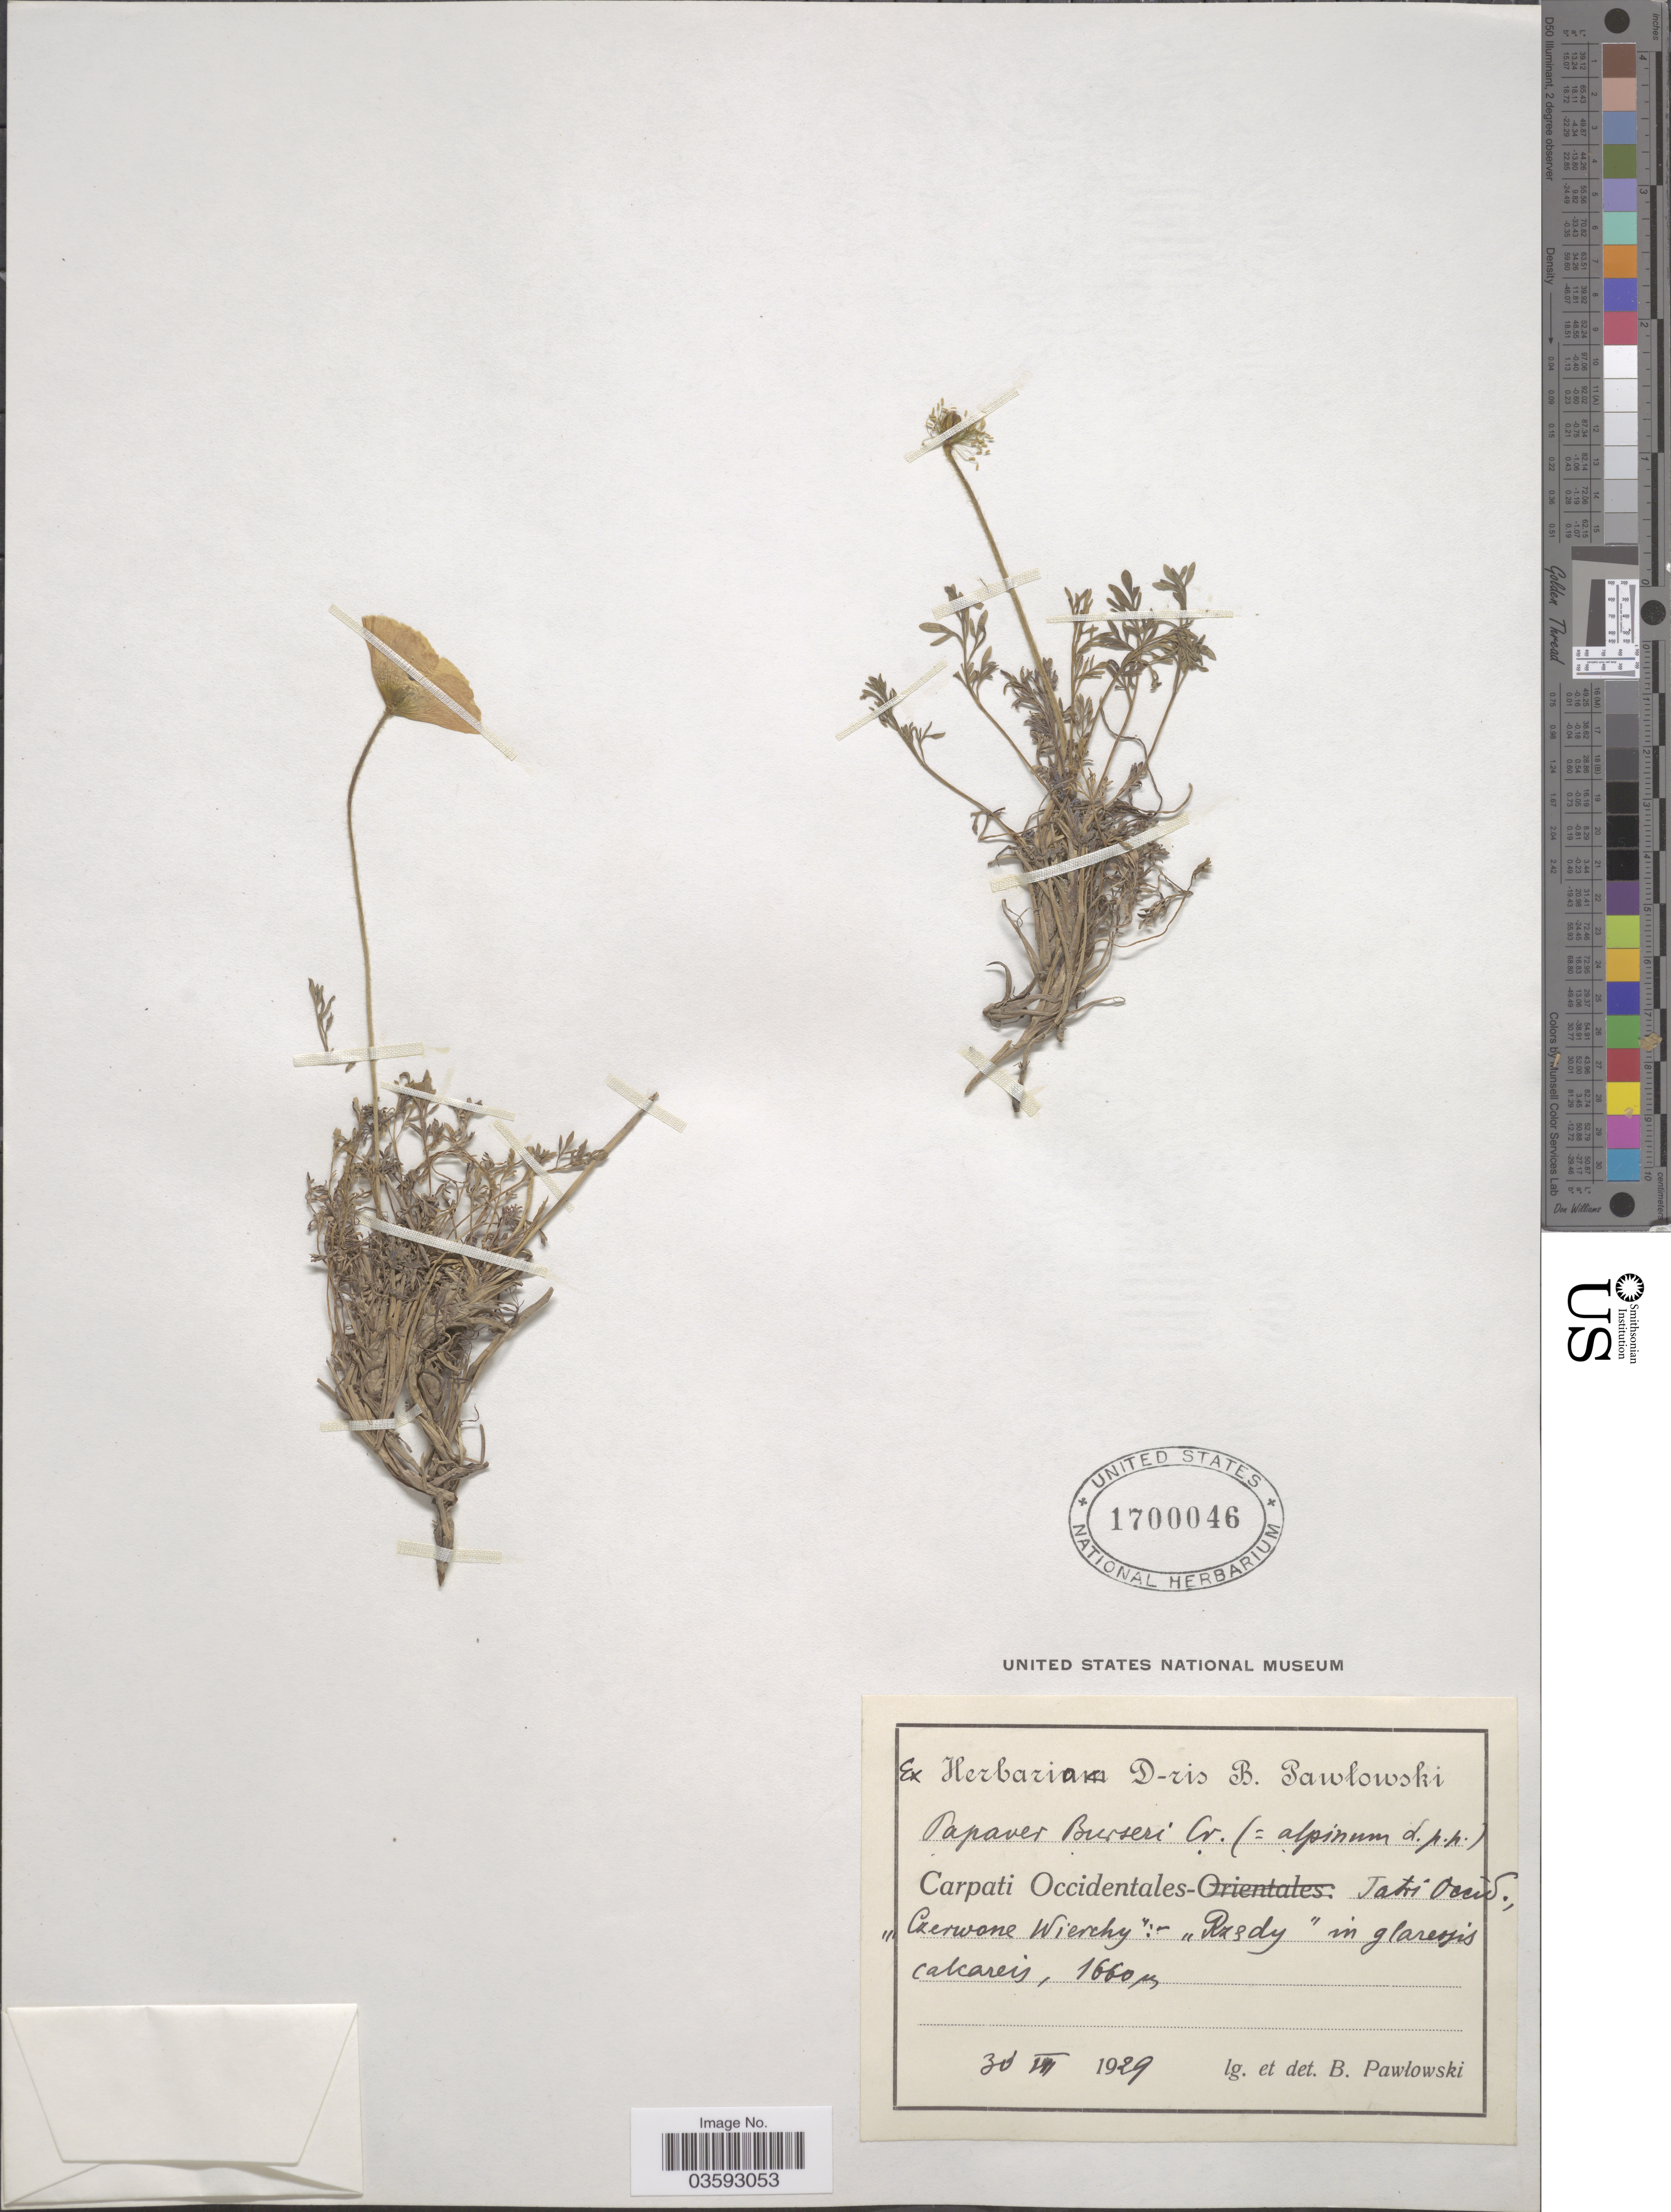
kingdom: Plantae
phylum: Tracheophyta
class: Magnoliopsida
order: Ranunculales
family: Papaveraceae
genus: Papaver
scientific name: Papaver burseri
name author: Crantz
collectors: B. Pawlowski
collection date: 1929-07-30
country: Poland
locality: Carpati Occidentales. Tatri Occid., "Czewone Wierchy": - "Rzedy". [interpreted]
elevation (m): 1660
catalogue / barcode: US 1700046